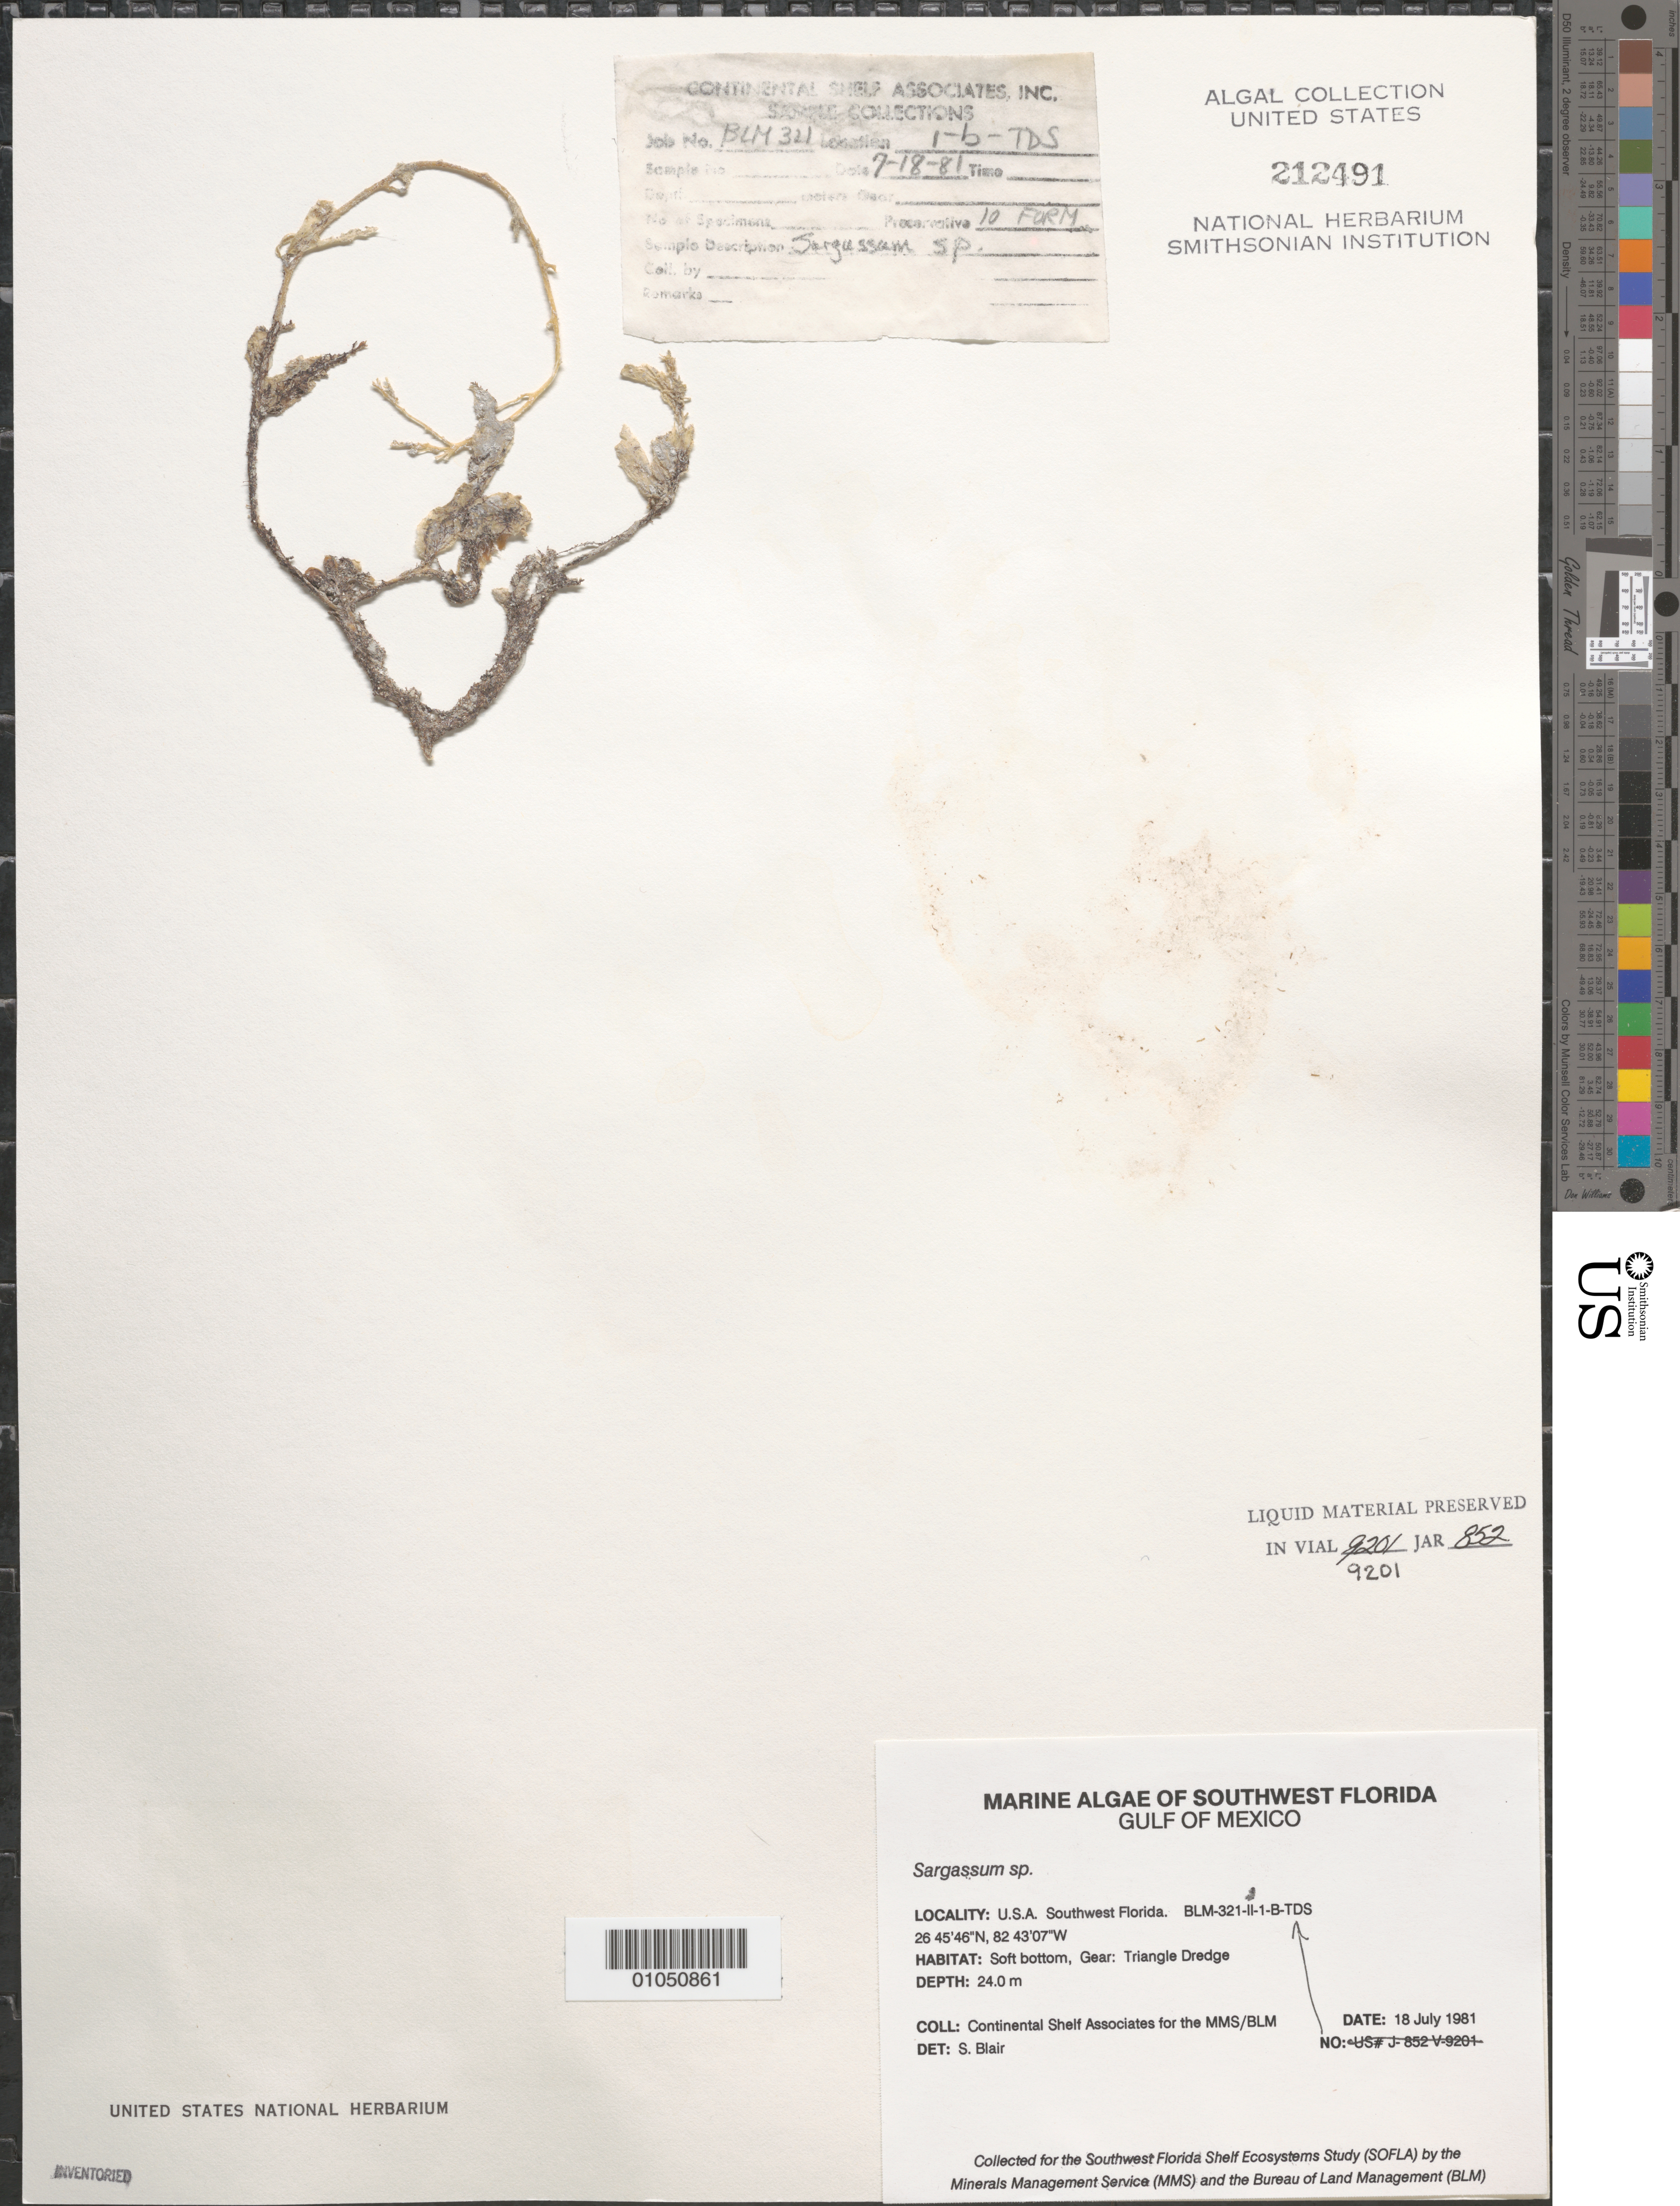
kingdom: Chromista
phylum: Ochrophyta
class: Phaeophyceae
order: Fucales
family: Sargassaceae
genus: Sargassum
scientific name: Sargassum sp.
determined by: Blair, S. M.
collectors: Continental Shelf Associates for the MMS/BLM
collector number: BLM-321-II-1-B-TDS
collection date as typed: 18 Jul 1981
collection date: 1981-07-18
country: United States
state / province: Florida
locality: Gulf of Mexico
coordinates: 26 45'46"N, 82 43'07"W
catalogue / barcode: US 212491